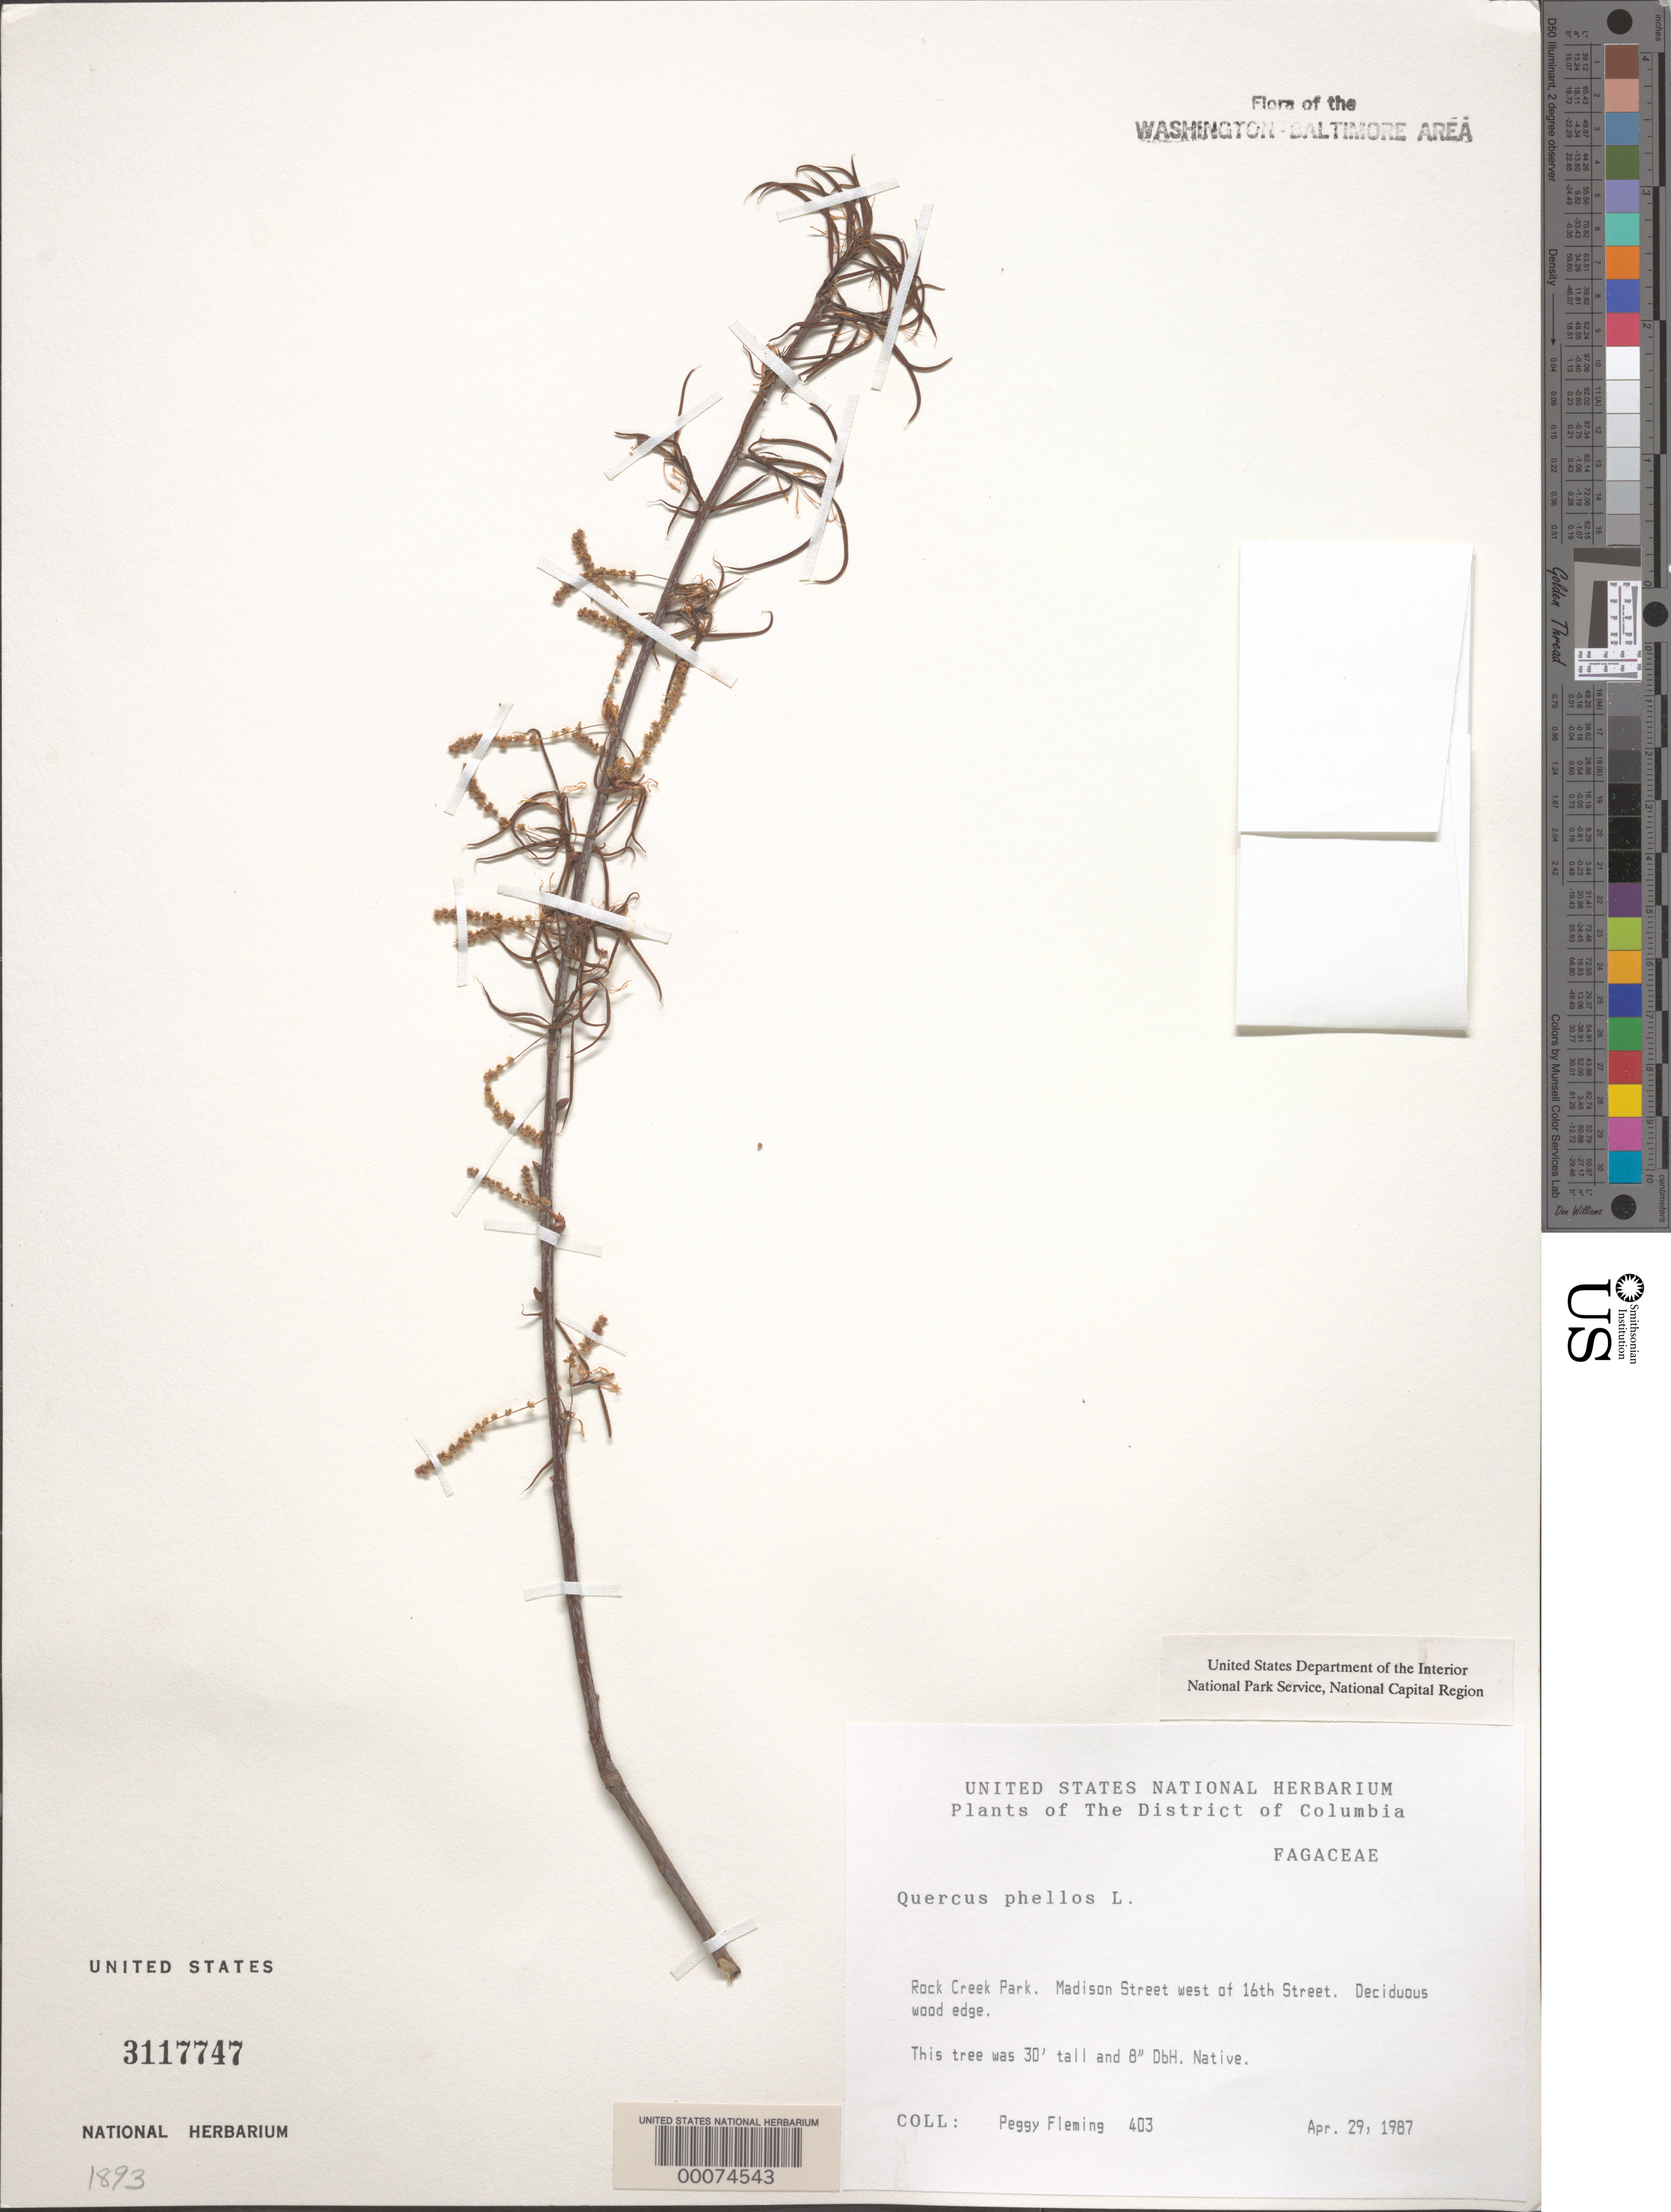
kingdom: Plantae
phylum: Tracheophyta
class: Magnoliopsida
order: Fagales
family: Fagaceae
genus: Quercus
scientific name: Quercus phellos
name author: L.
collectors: P. Fleming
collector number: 403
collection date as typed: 29 Apr 1987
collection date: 1987-04-29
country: United States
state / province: District of Columbia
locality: Rock Creek Park. Madison Street west of 16th Street. Rock Creek Park and vicinity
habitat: Deciduous wood edge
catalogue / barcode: US 3117747